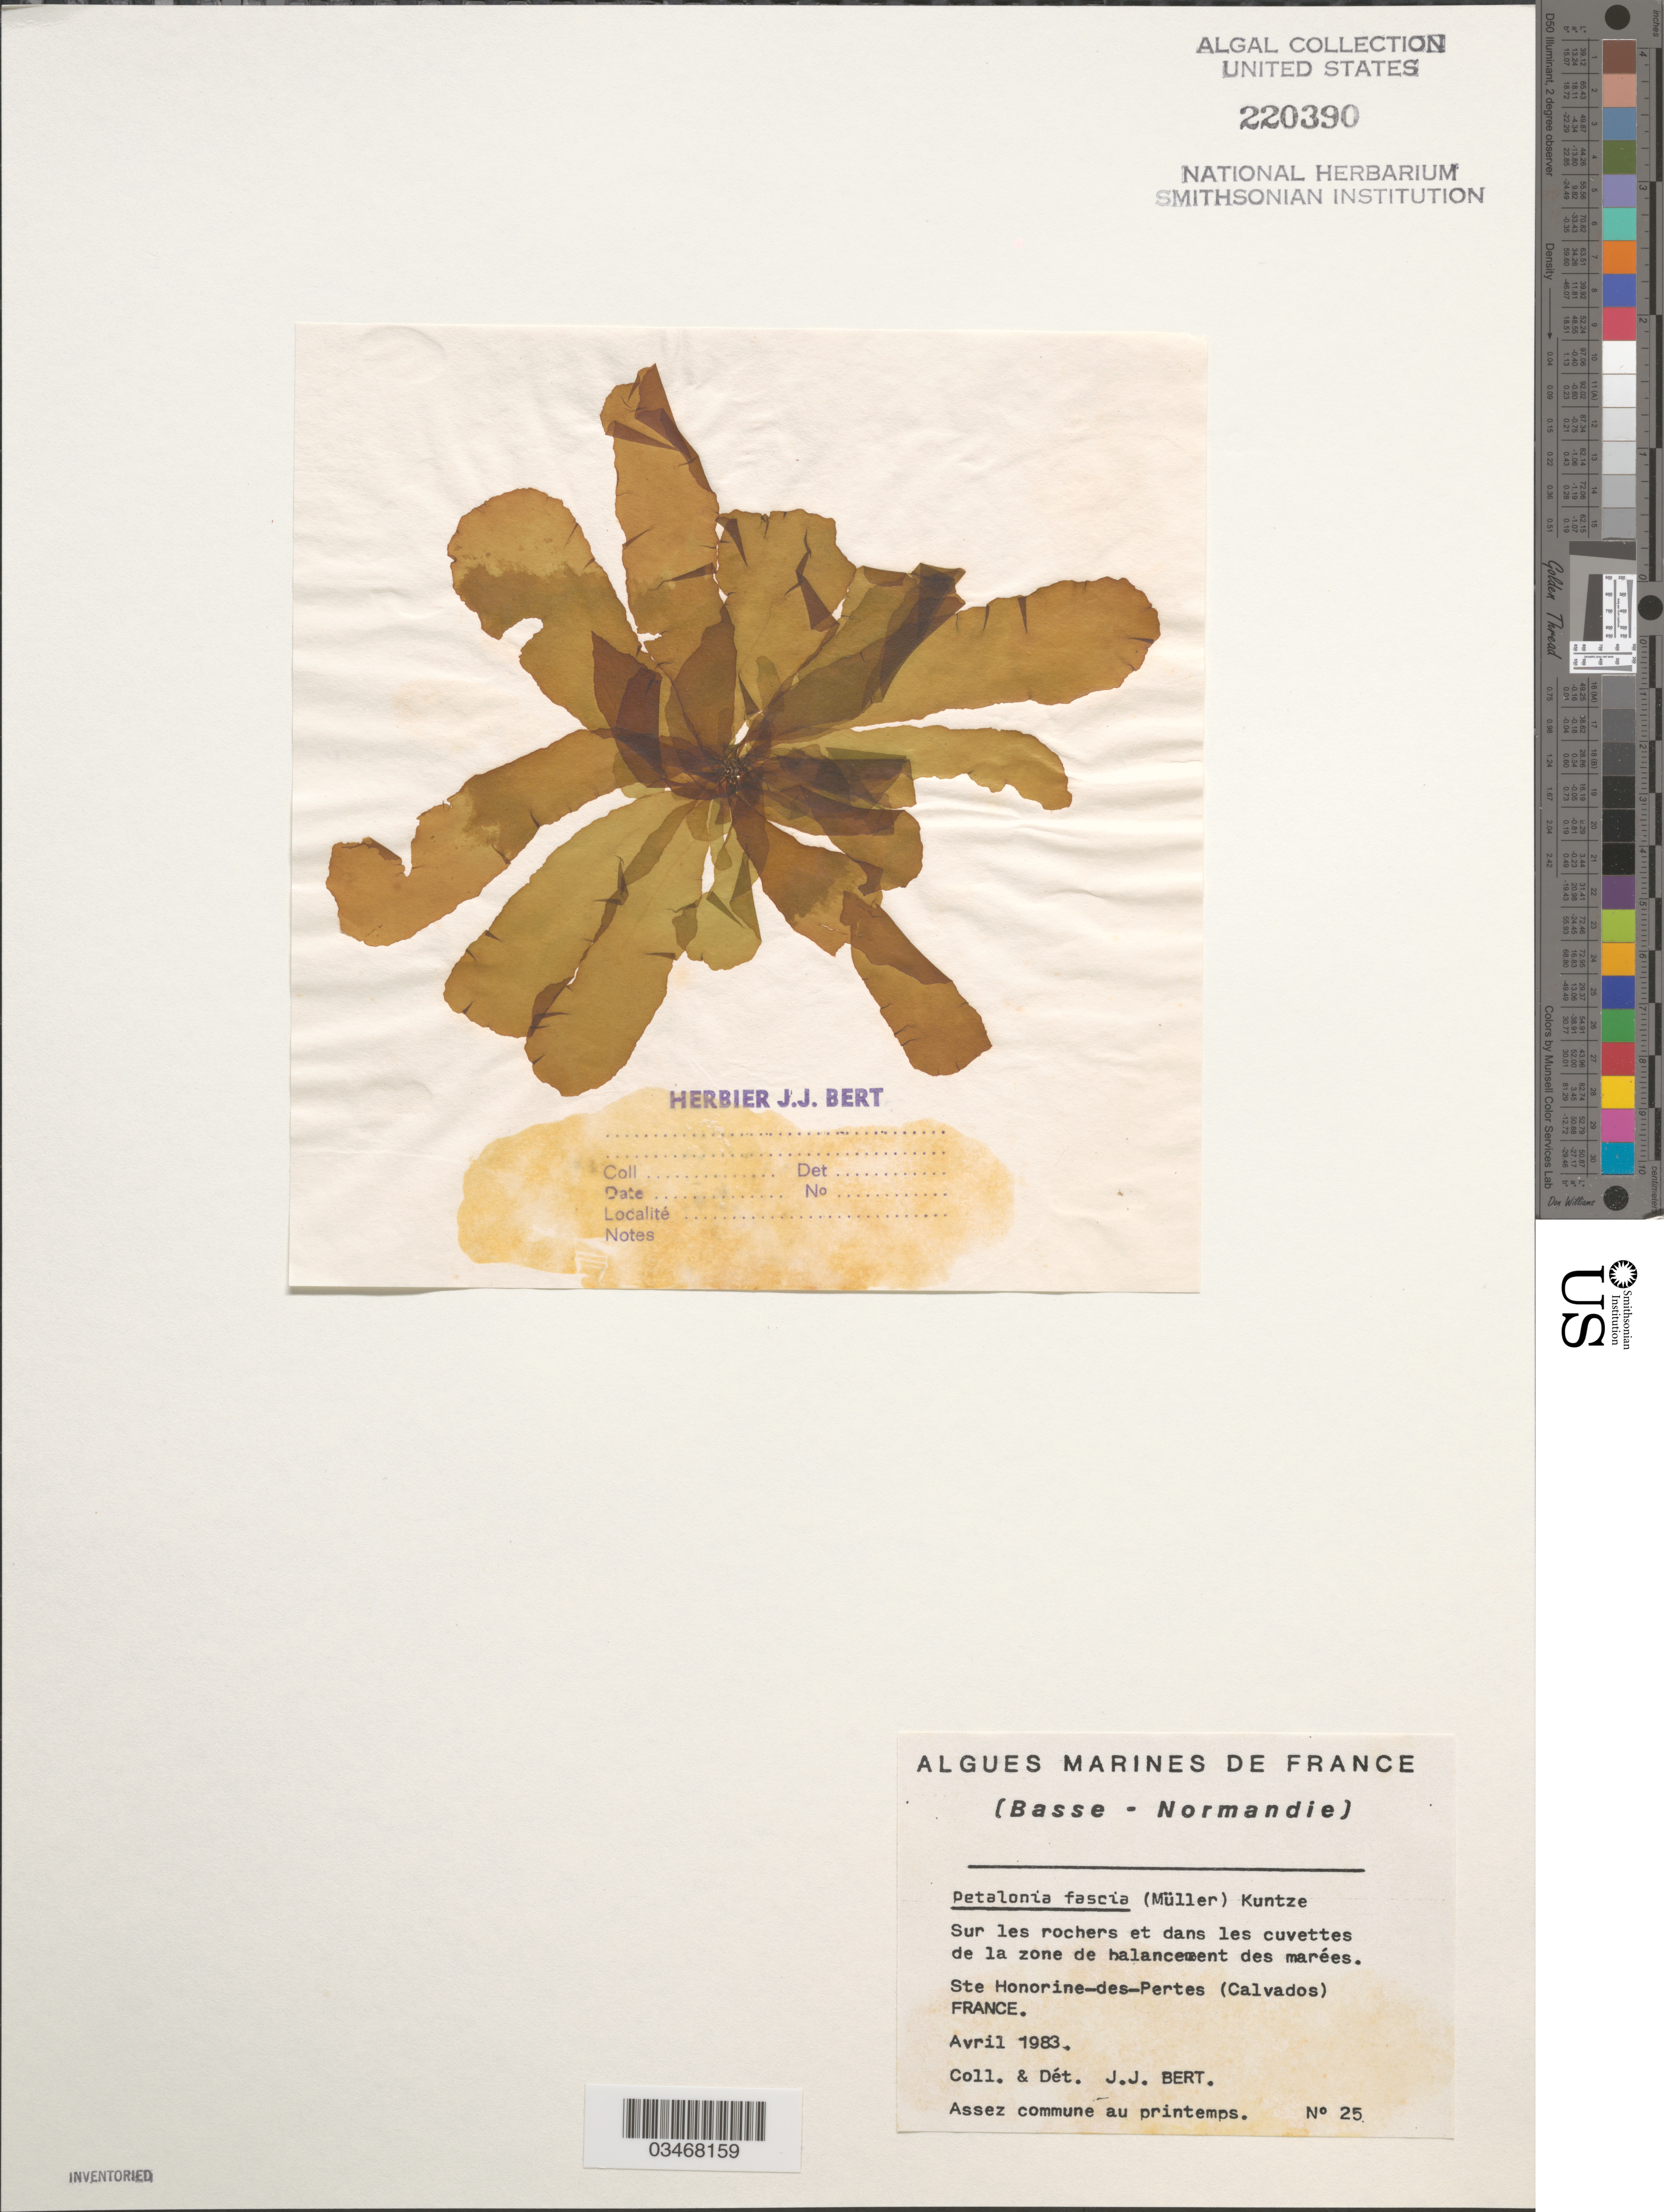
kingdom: Chromista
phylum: Ochrophyta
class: Phaeophyceae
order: Scytosiphonales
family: Scytosiphonaceae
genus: Petalonia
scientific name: Petalonia fascia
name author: (O.F. Müller) Kuntze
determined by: Bert, Jean Jacques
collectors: J. Bert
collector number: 25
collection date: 1983-04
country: France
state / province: Normandie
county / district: Calvados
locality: Ste Honorine-des-Pertes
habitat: Sur les rochers et dans les cuvettes de la zone de balancement des marees.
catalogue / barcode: US 220390